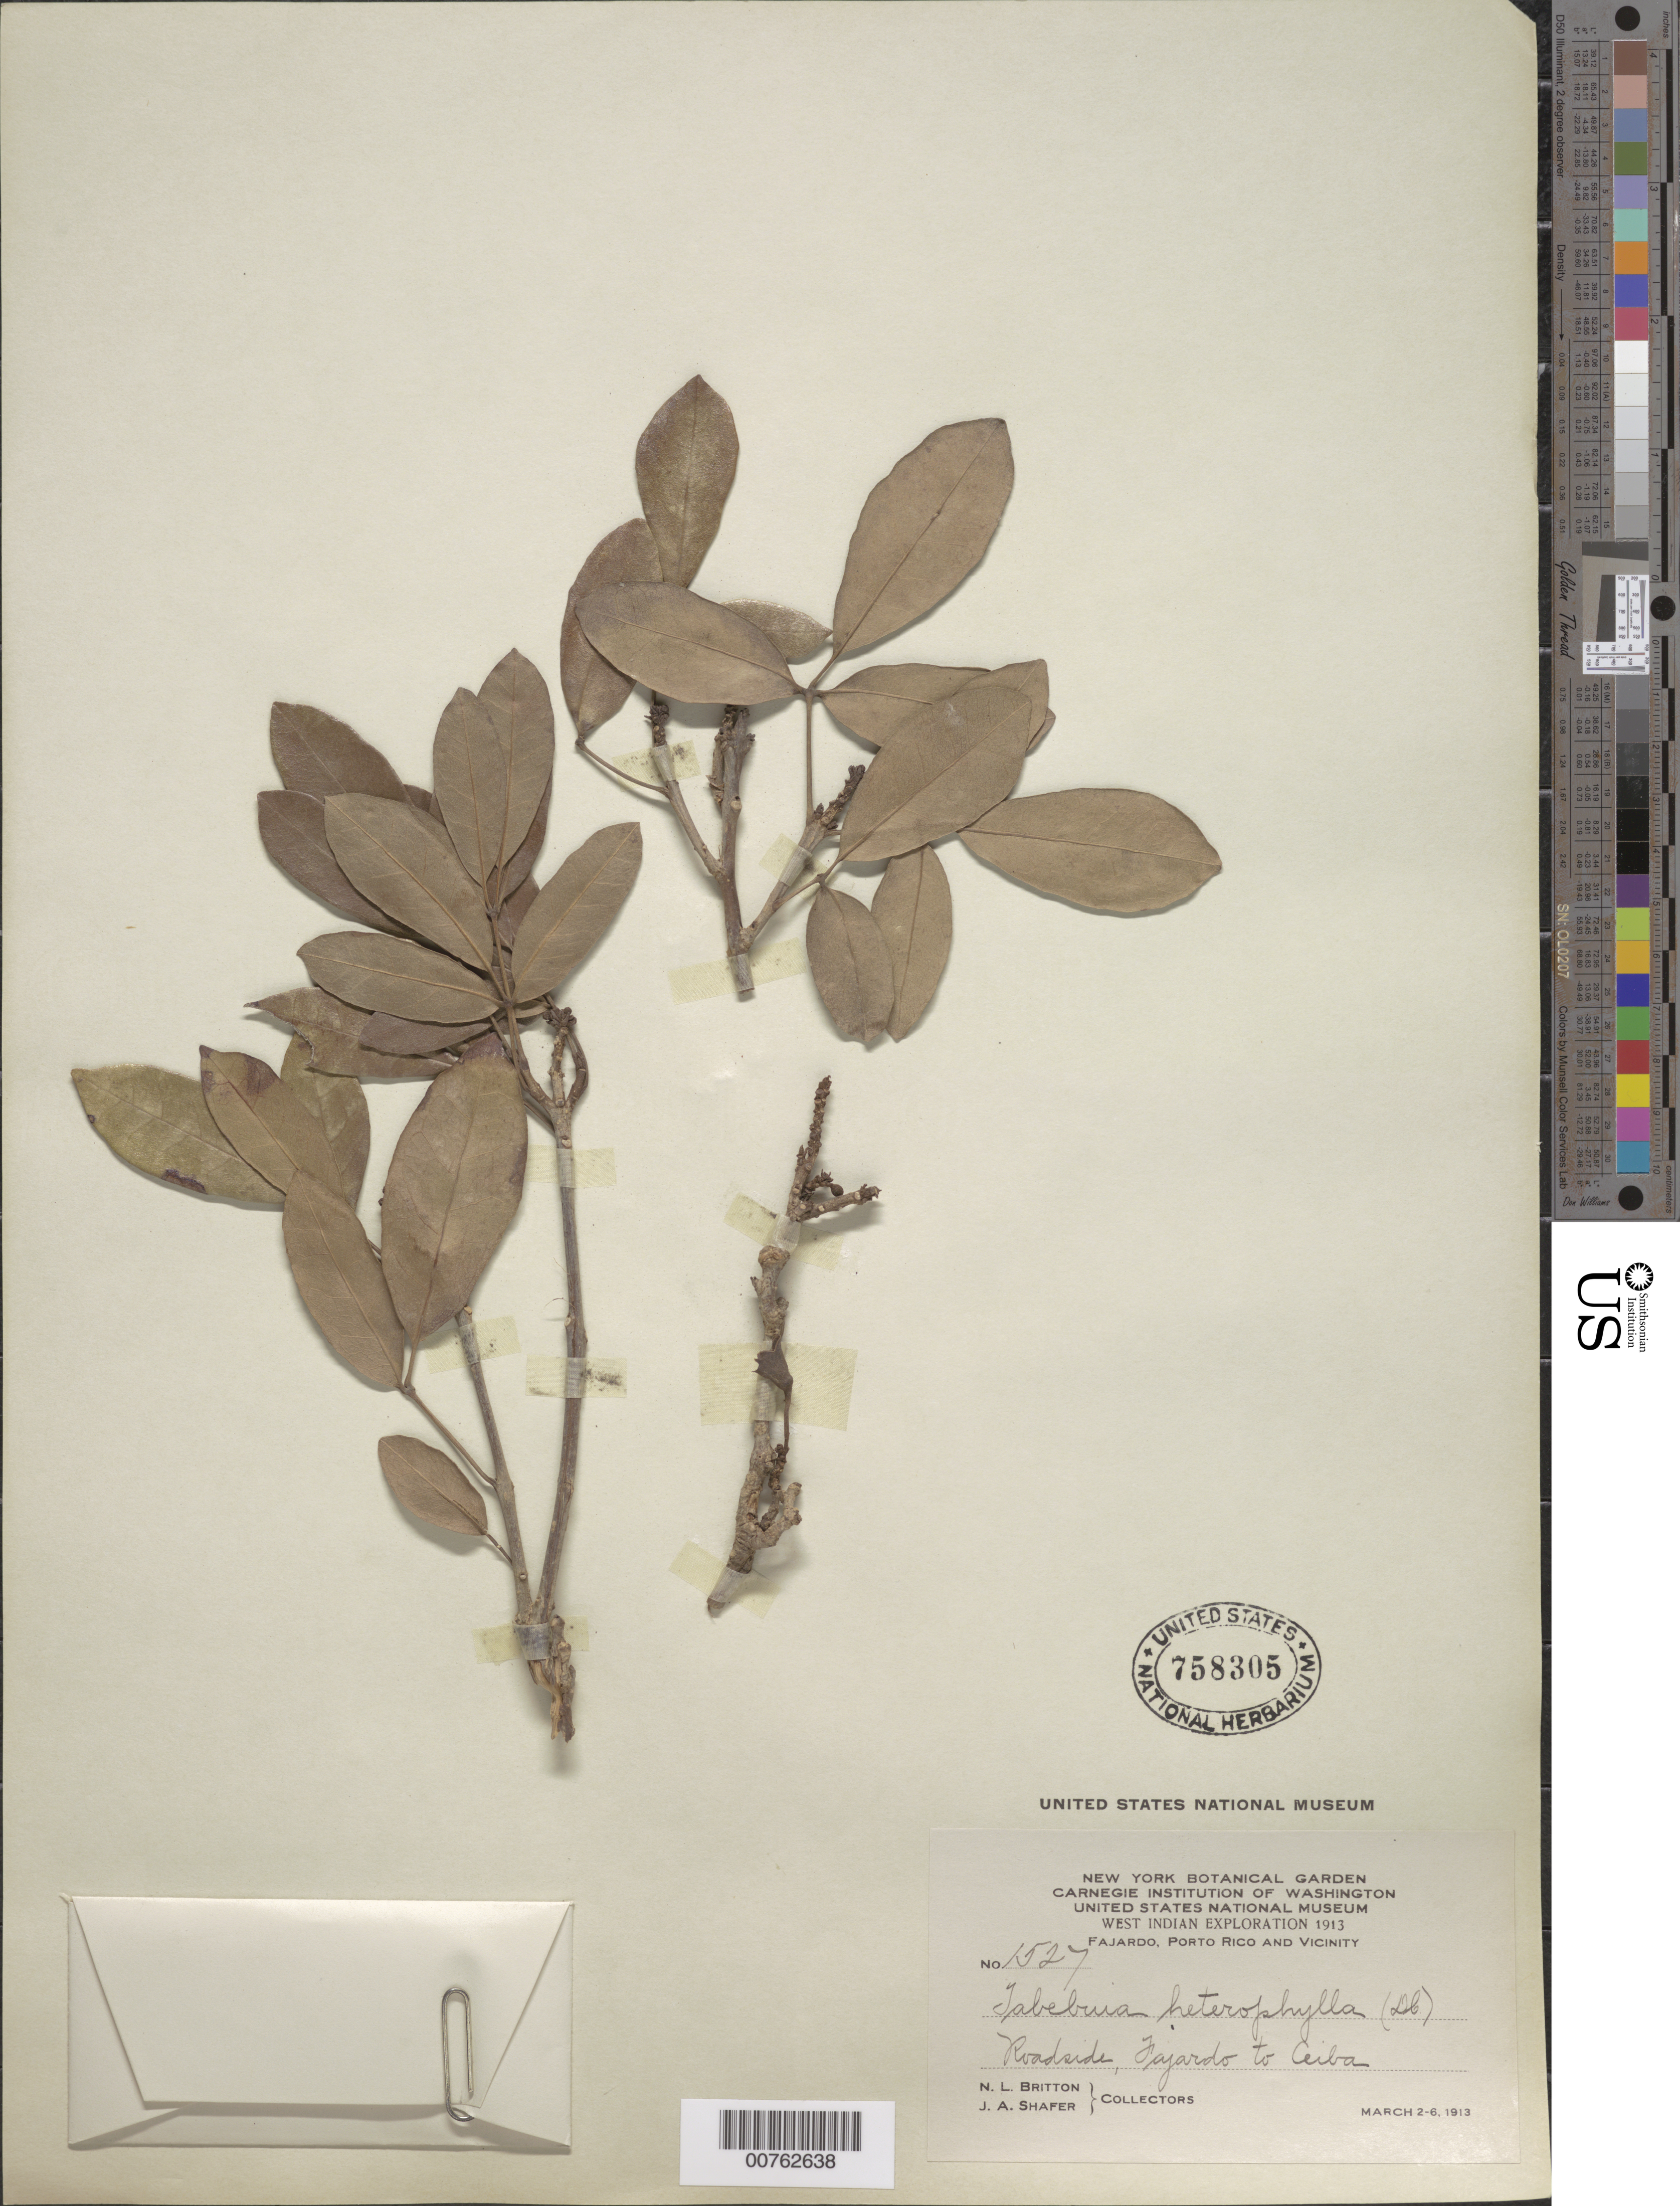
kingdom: Plantae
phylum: Tracheophyta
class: Magnoliopsida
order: Lamiales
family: Bignoniaceae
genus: Tabebuia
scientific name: Tabebuia heterophylla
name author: (DC.) Britton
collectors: N. Britton & J. A. Shafer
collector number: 1527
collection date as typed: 02 Mar 1913 to 06 Mar 1913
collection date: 1913-03-02/1913-03-06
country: Puerto Rico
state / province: Ceiba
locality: Fajardo to Ceiba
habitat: Roadside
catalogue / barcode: US 758305